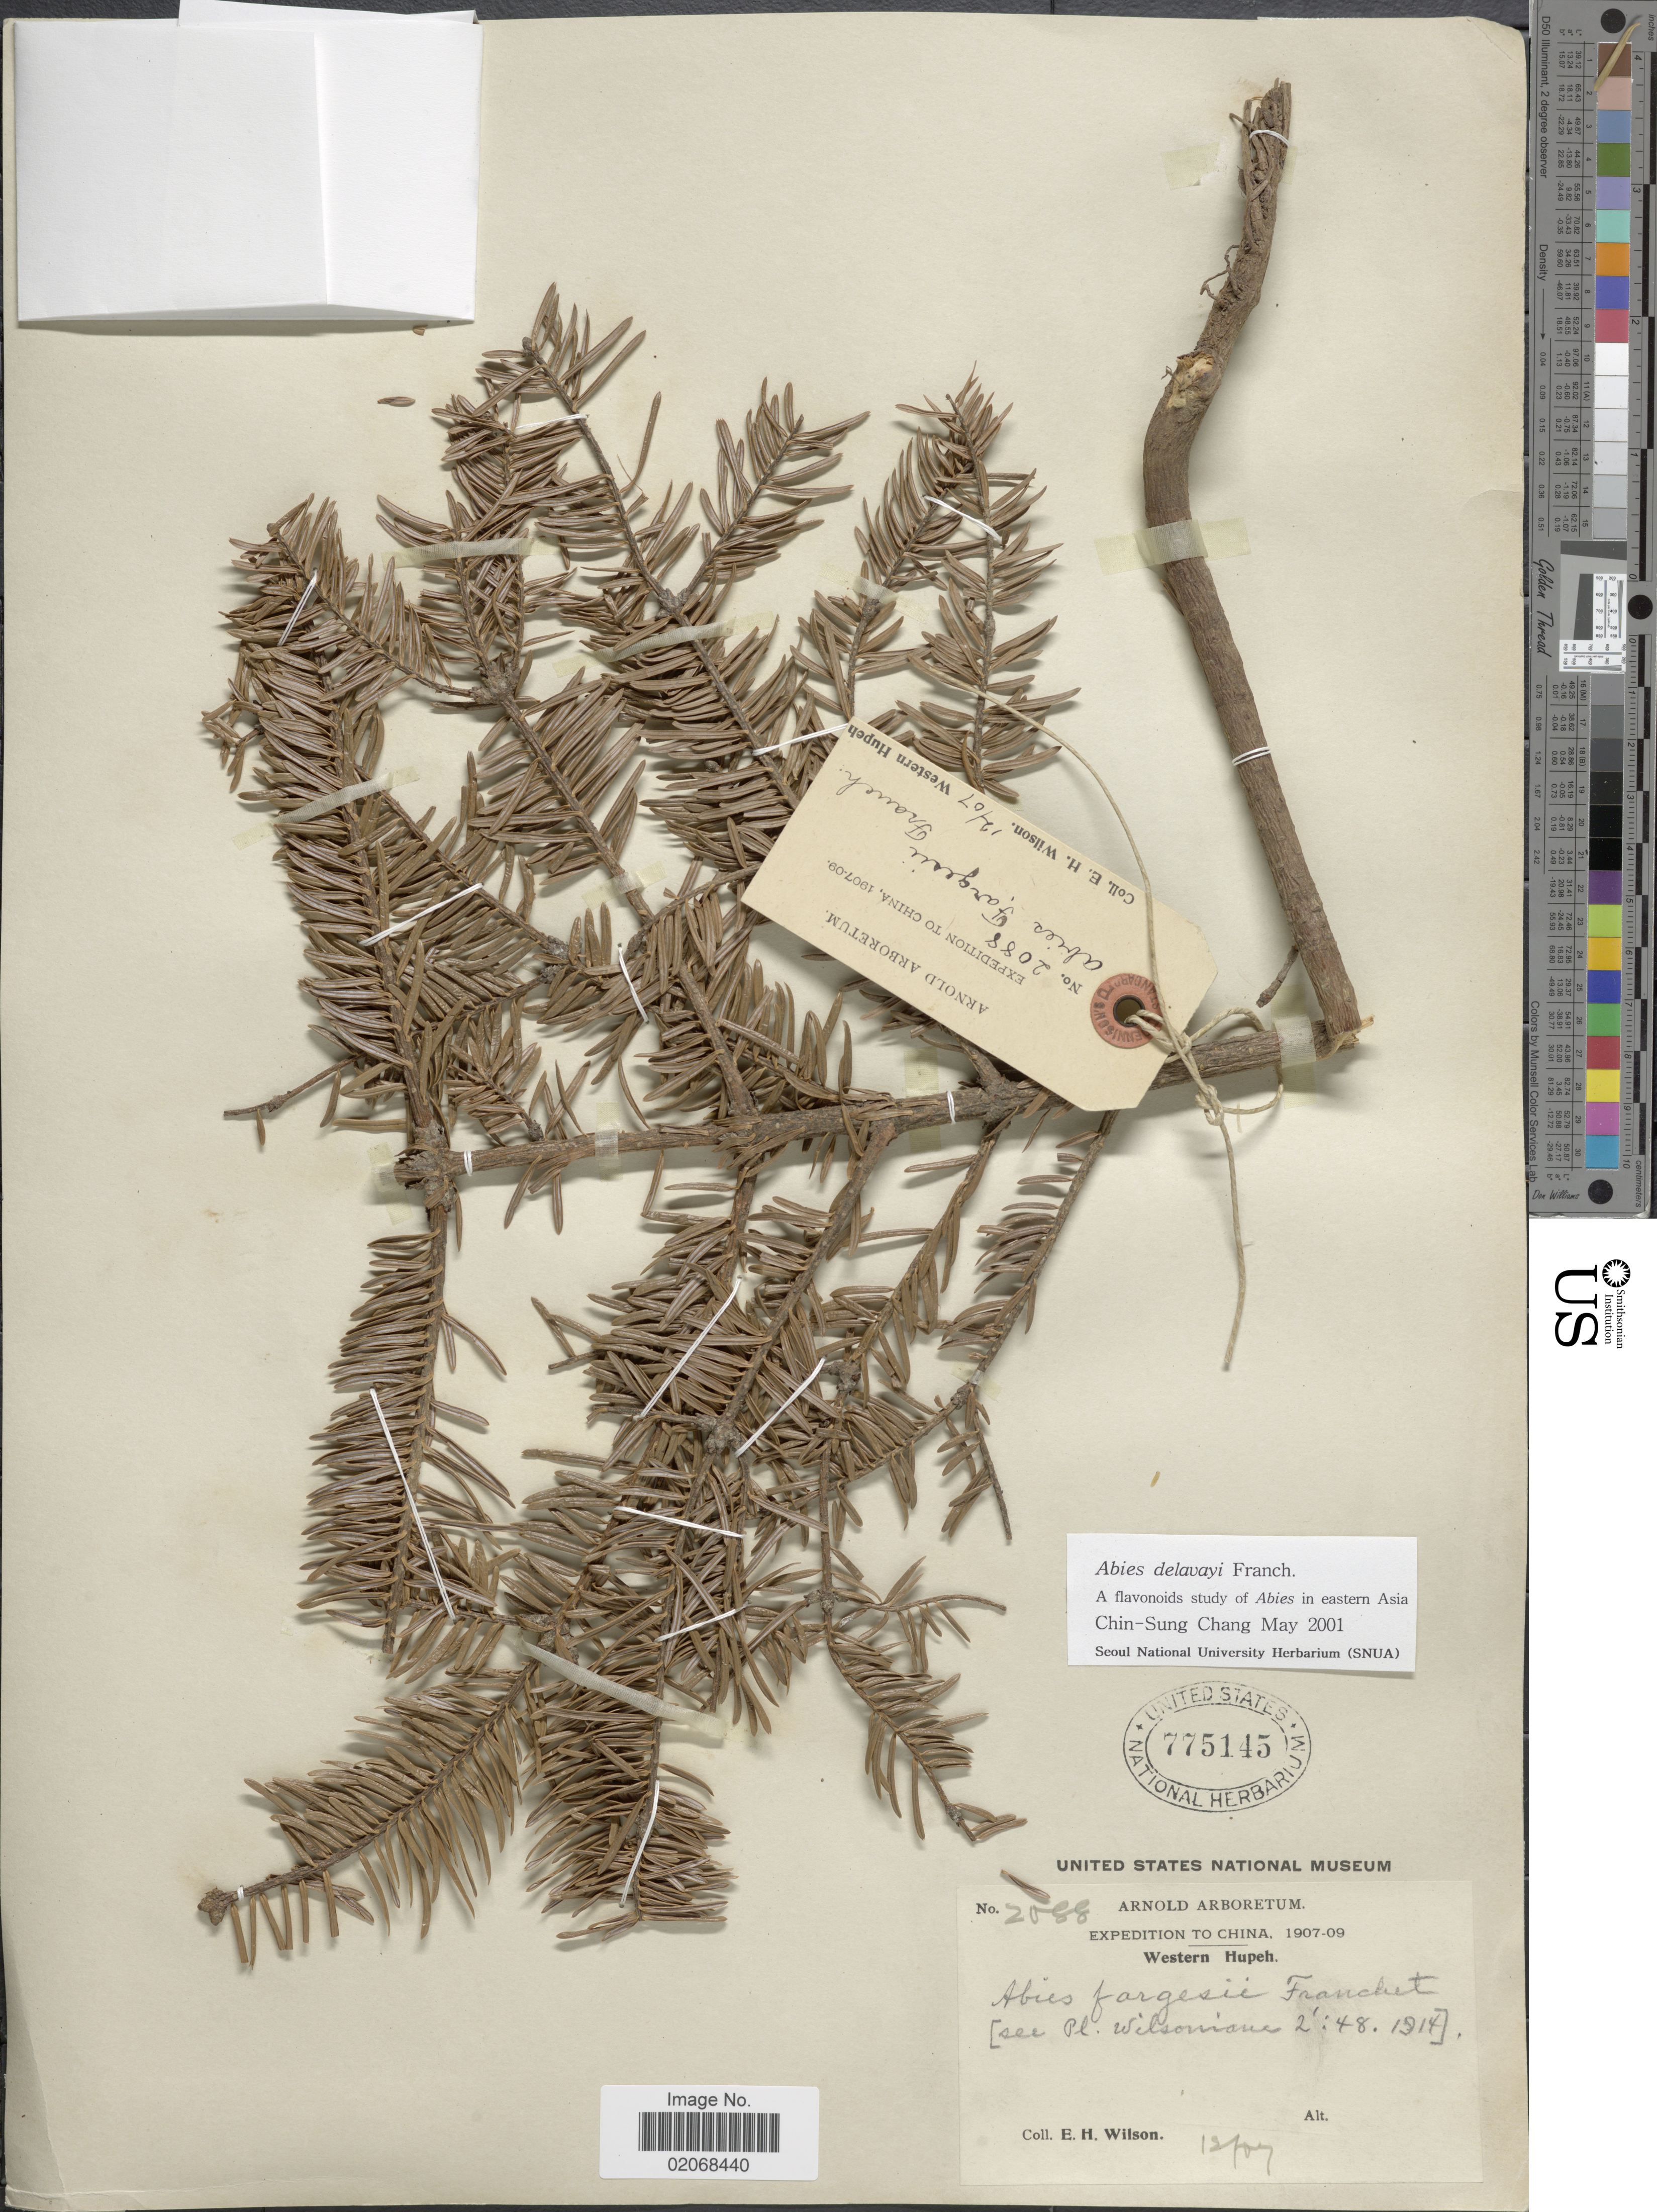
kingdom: Plantae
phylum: Tracheophyta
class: Pinopsida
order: Pinales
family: Pinaceae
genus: Abies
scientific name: Abies delavayi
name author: Franch.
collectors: E. Wilson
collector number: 2088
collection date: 1907-12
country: China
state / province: Hubei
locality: Western Hupeh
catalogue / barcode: US 775145